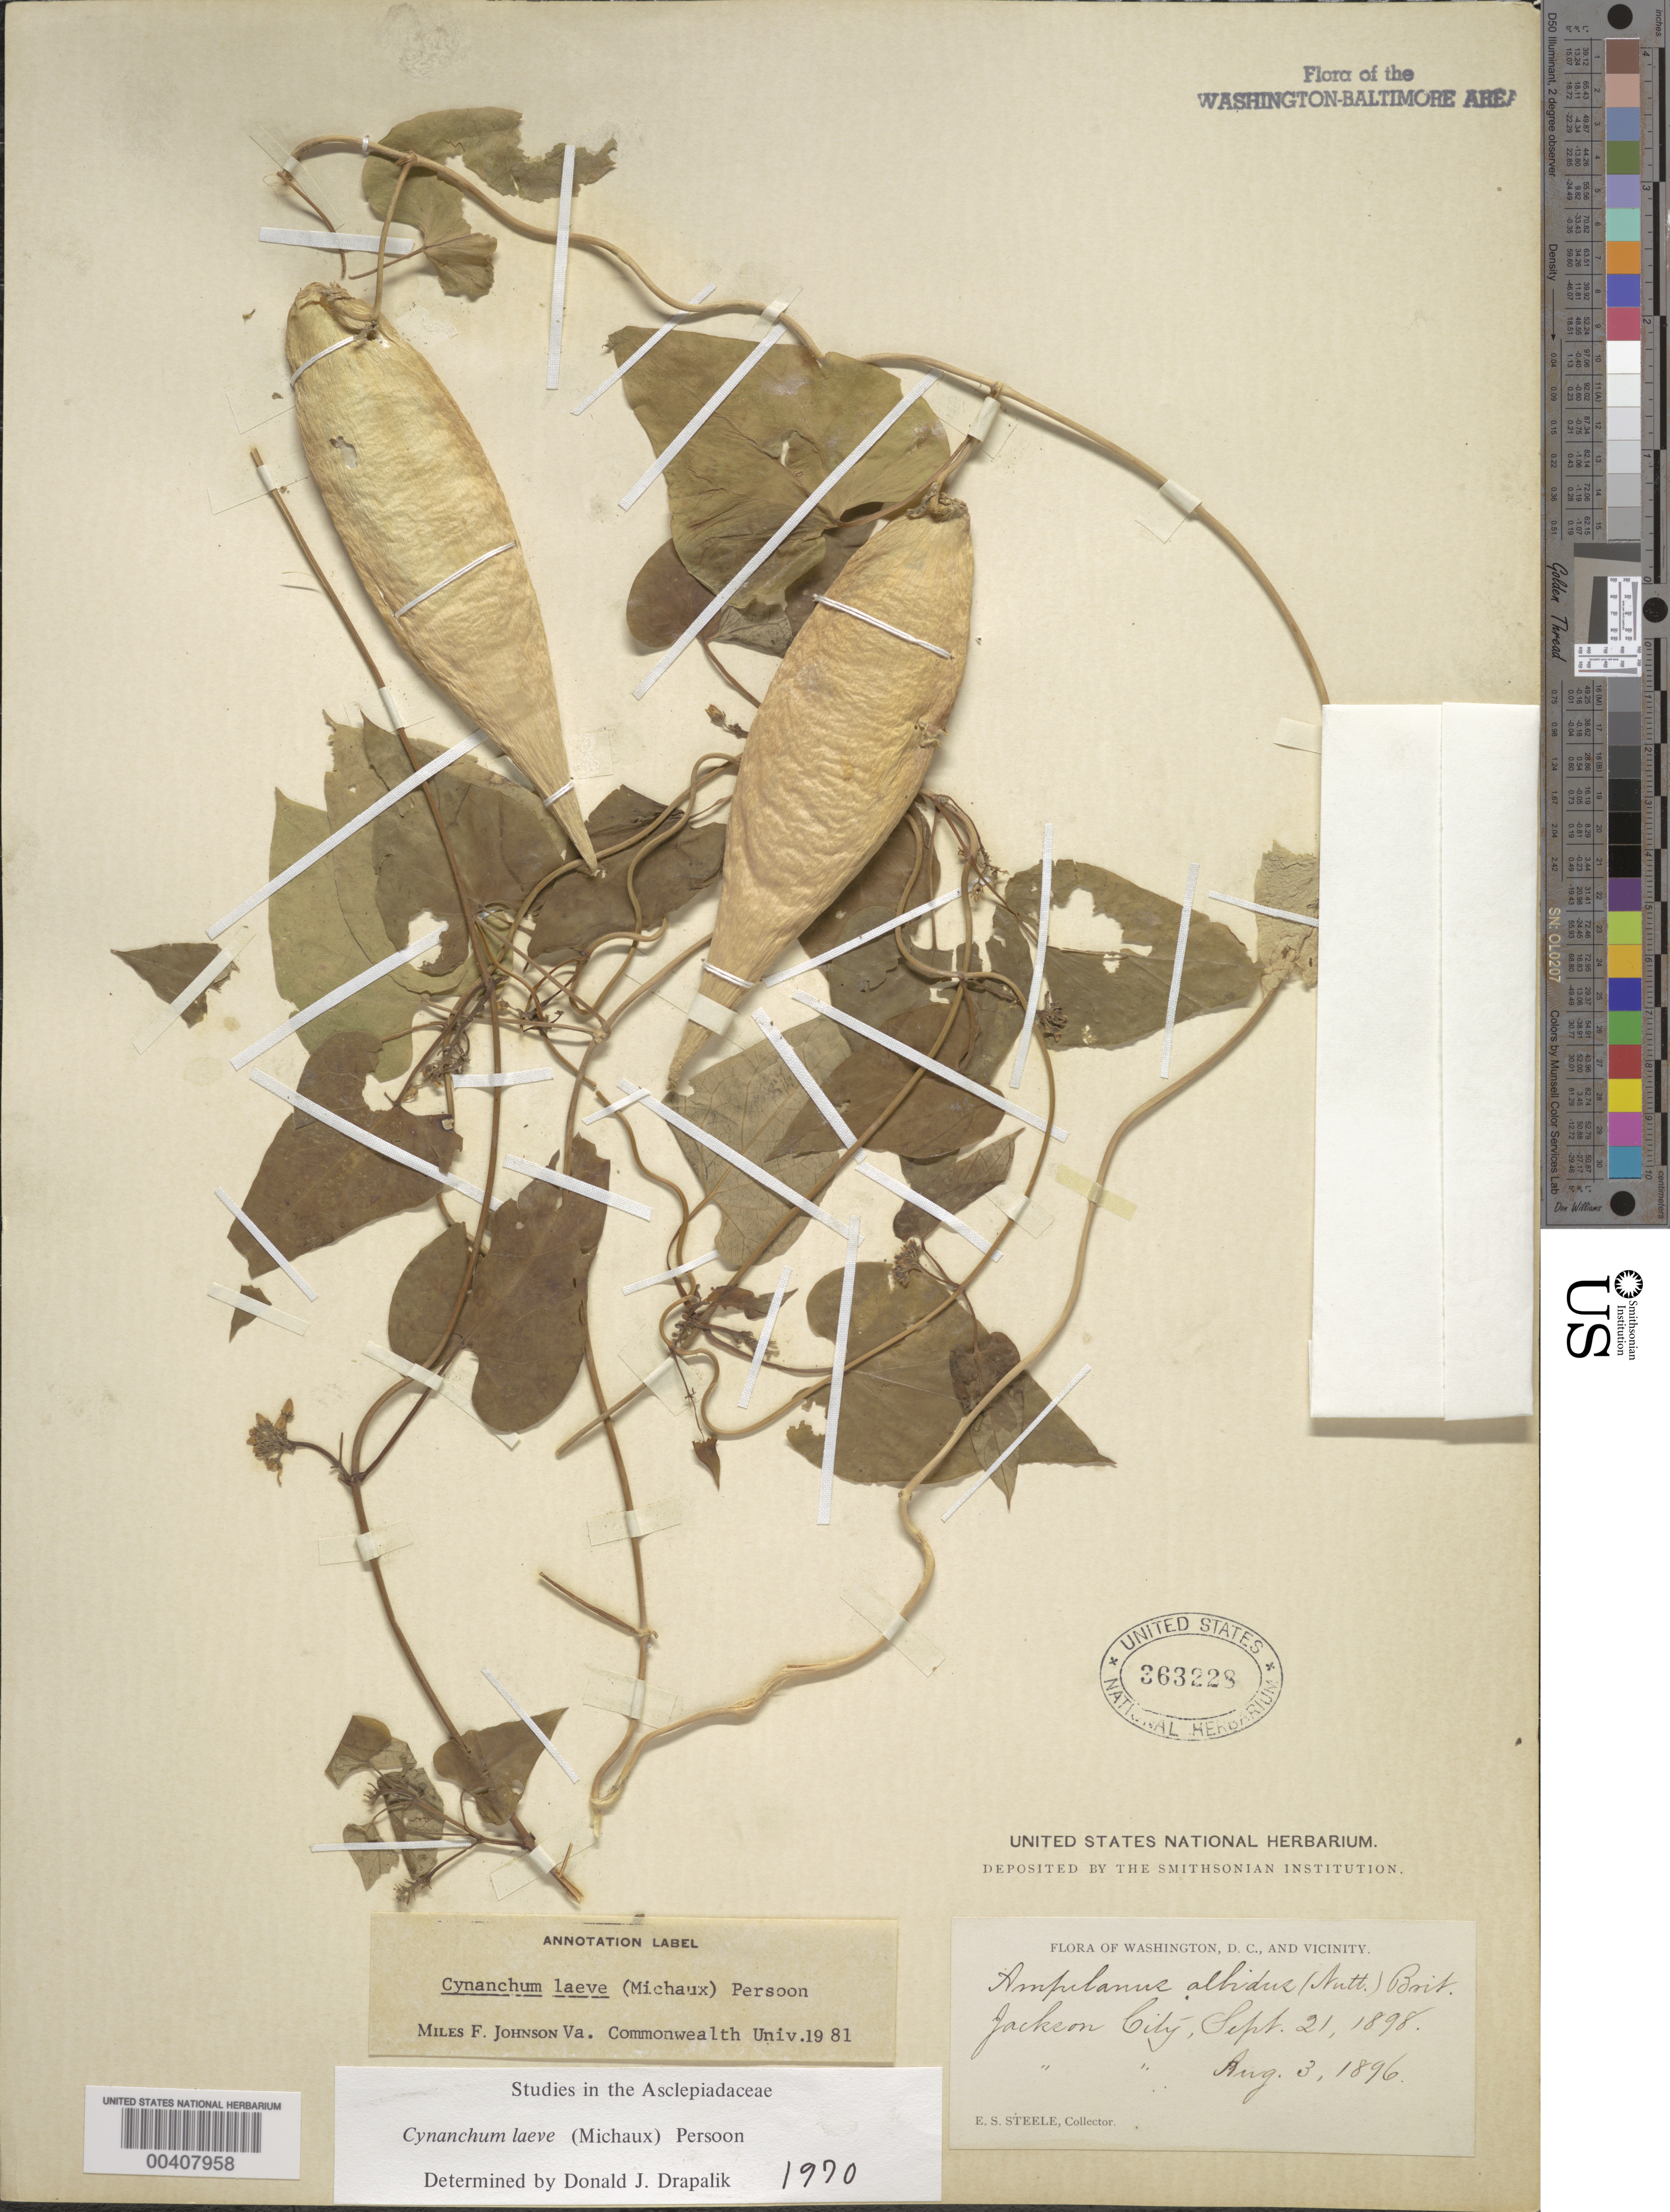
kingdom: Plantae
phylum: Tracheophyta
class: Magnoliopsida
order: Gentianales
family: Apocynaceae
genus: Cynanchum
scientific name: Cynanchum laeve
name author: (Michx.) Pers.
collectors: E. Steele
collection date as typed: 03 Aug 1896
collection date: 1896-08-03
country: United States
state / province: Virginia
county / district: Arlington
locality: Jackson City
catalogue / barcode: US 363228